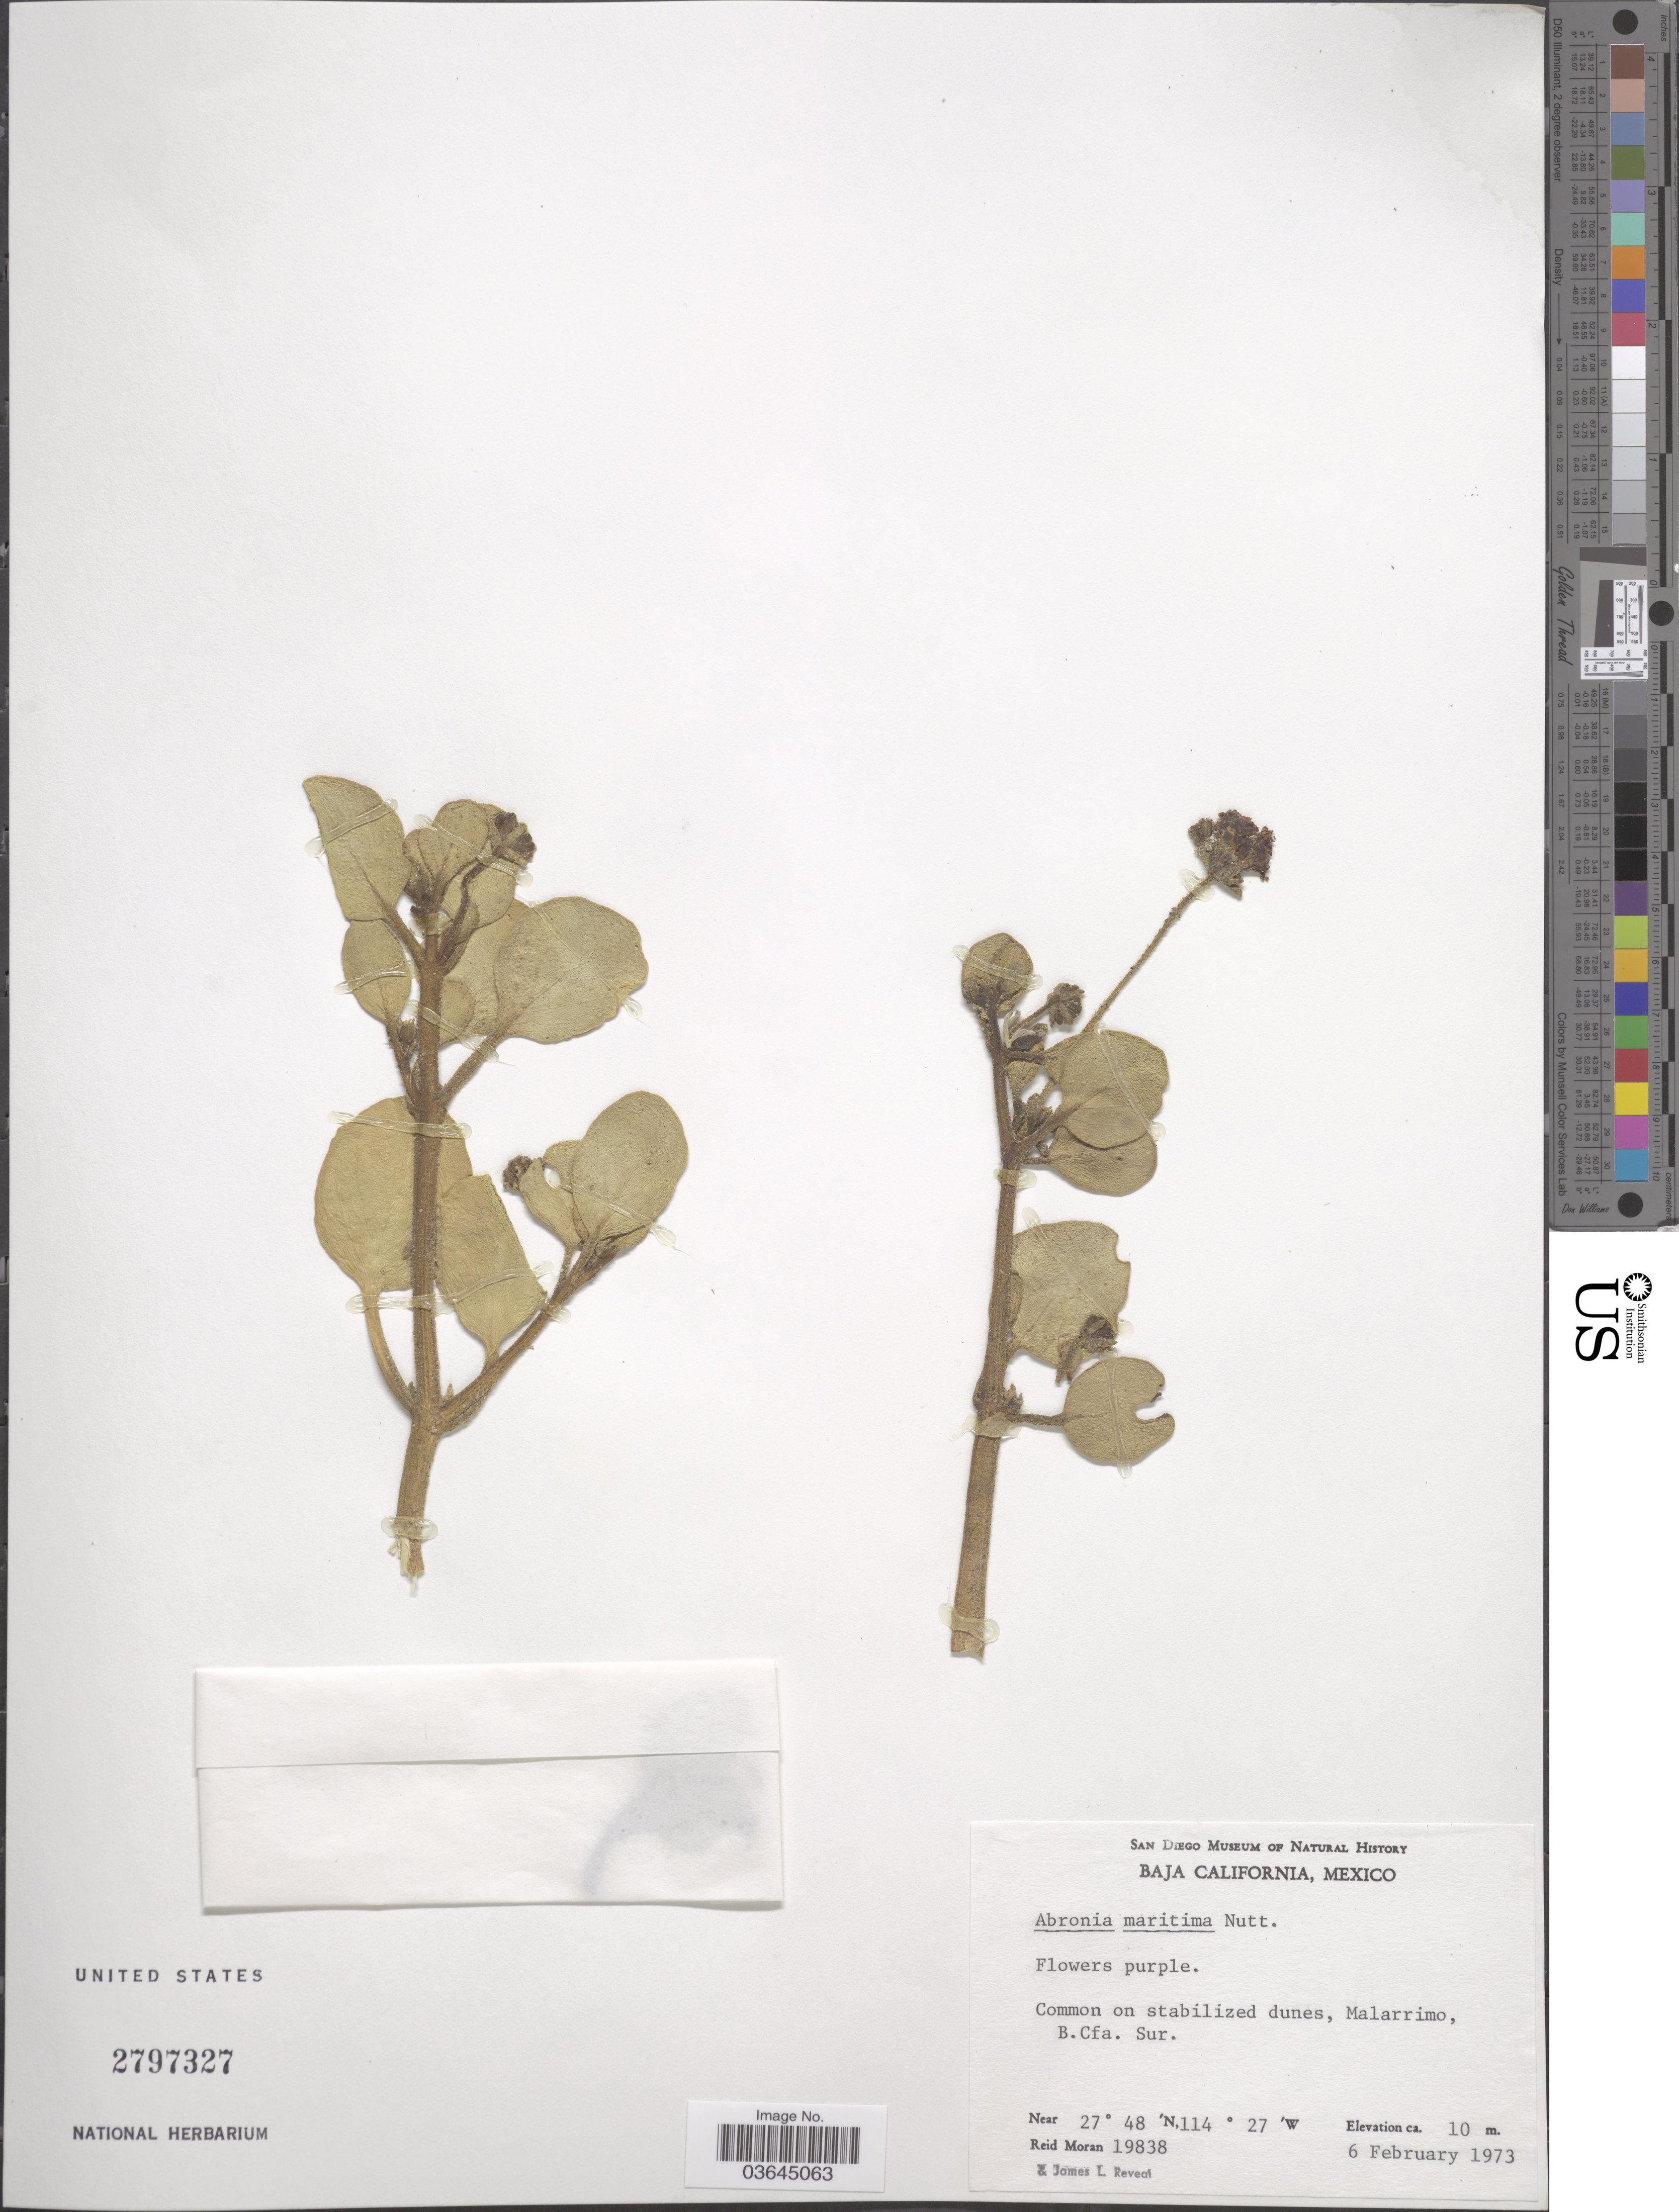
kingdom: Plantae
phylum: Tracheophyta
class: Magnoliopsida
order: Caryophyllales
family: Nyctaginaceae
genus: Abronia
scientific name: Abronia maritima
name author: Nutt. ex S. Watson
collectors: R. Moran & J. L. Reveal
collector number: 19838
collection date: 1973-02-06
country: Mexico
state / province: Baja California Sur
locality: Malarrimo, B. Cfa. Sur.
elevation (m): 10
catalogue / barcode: US 2797327